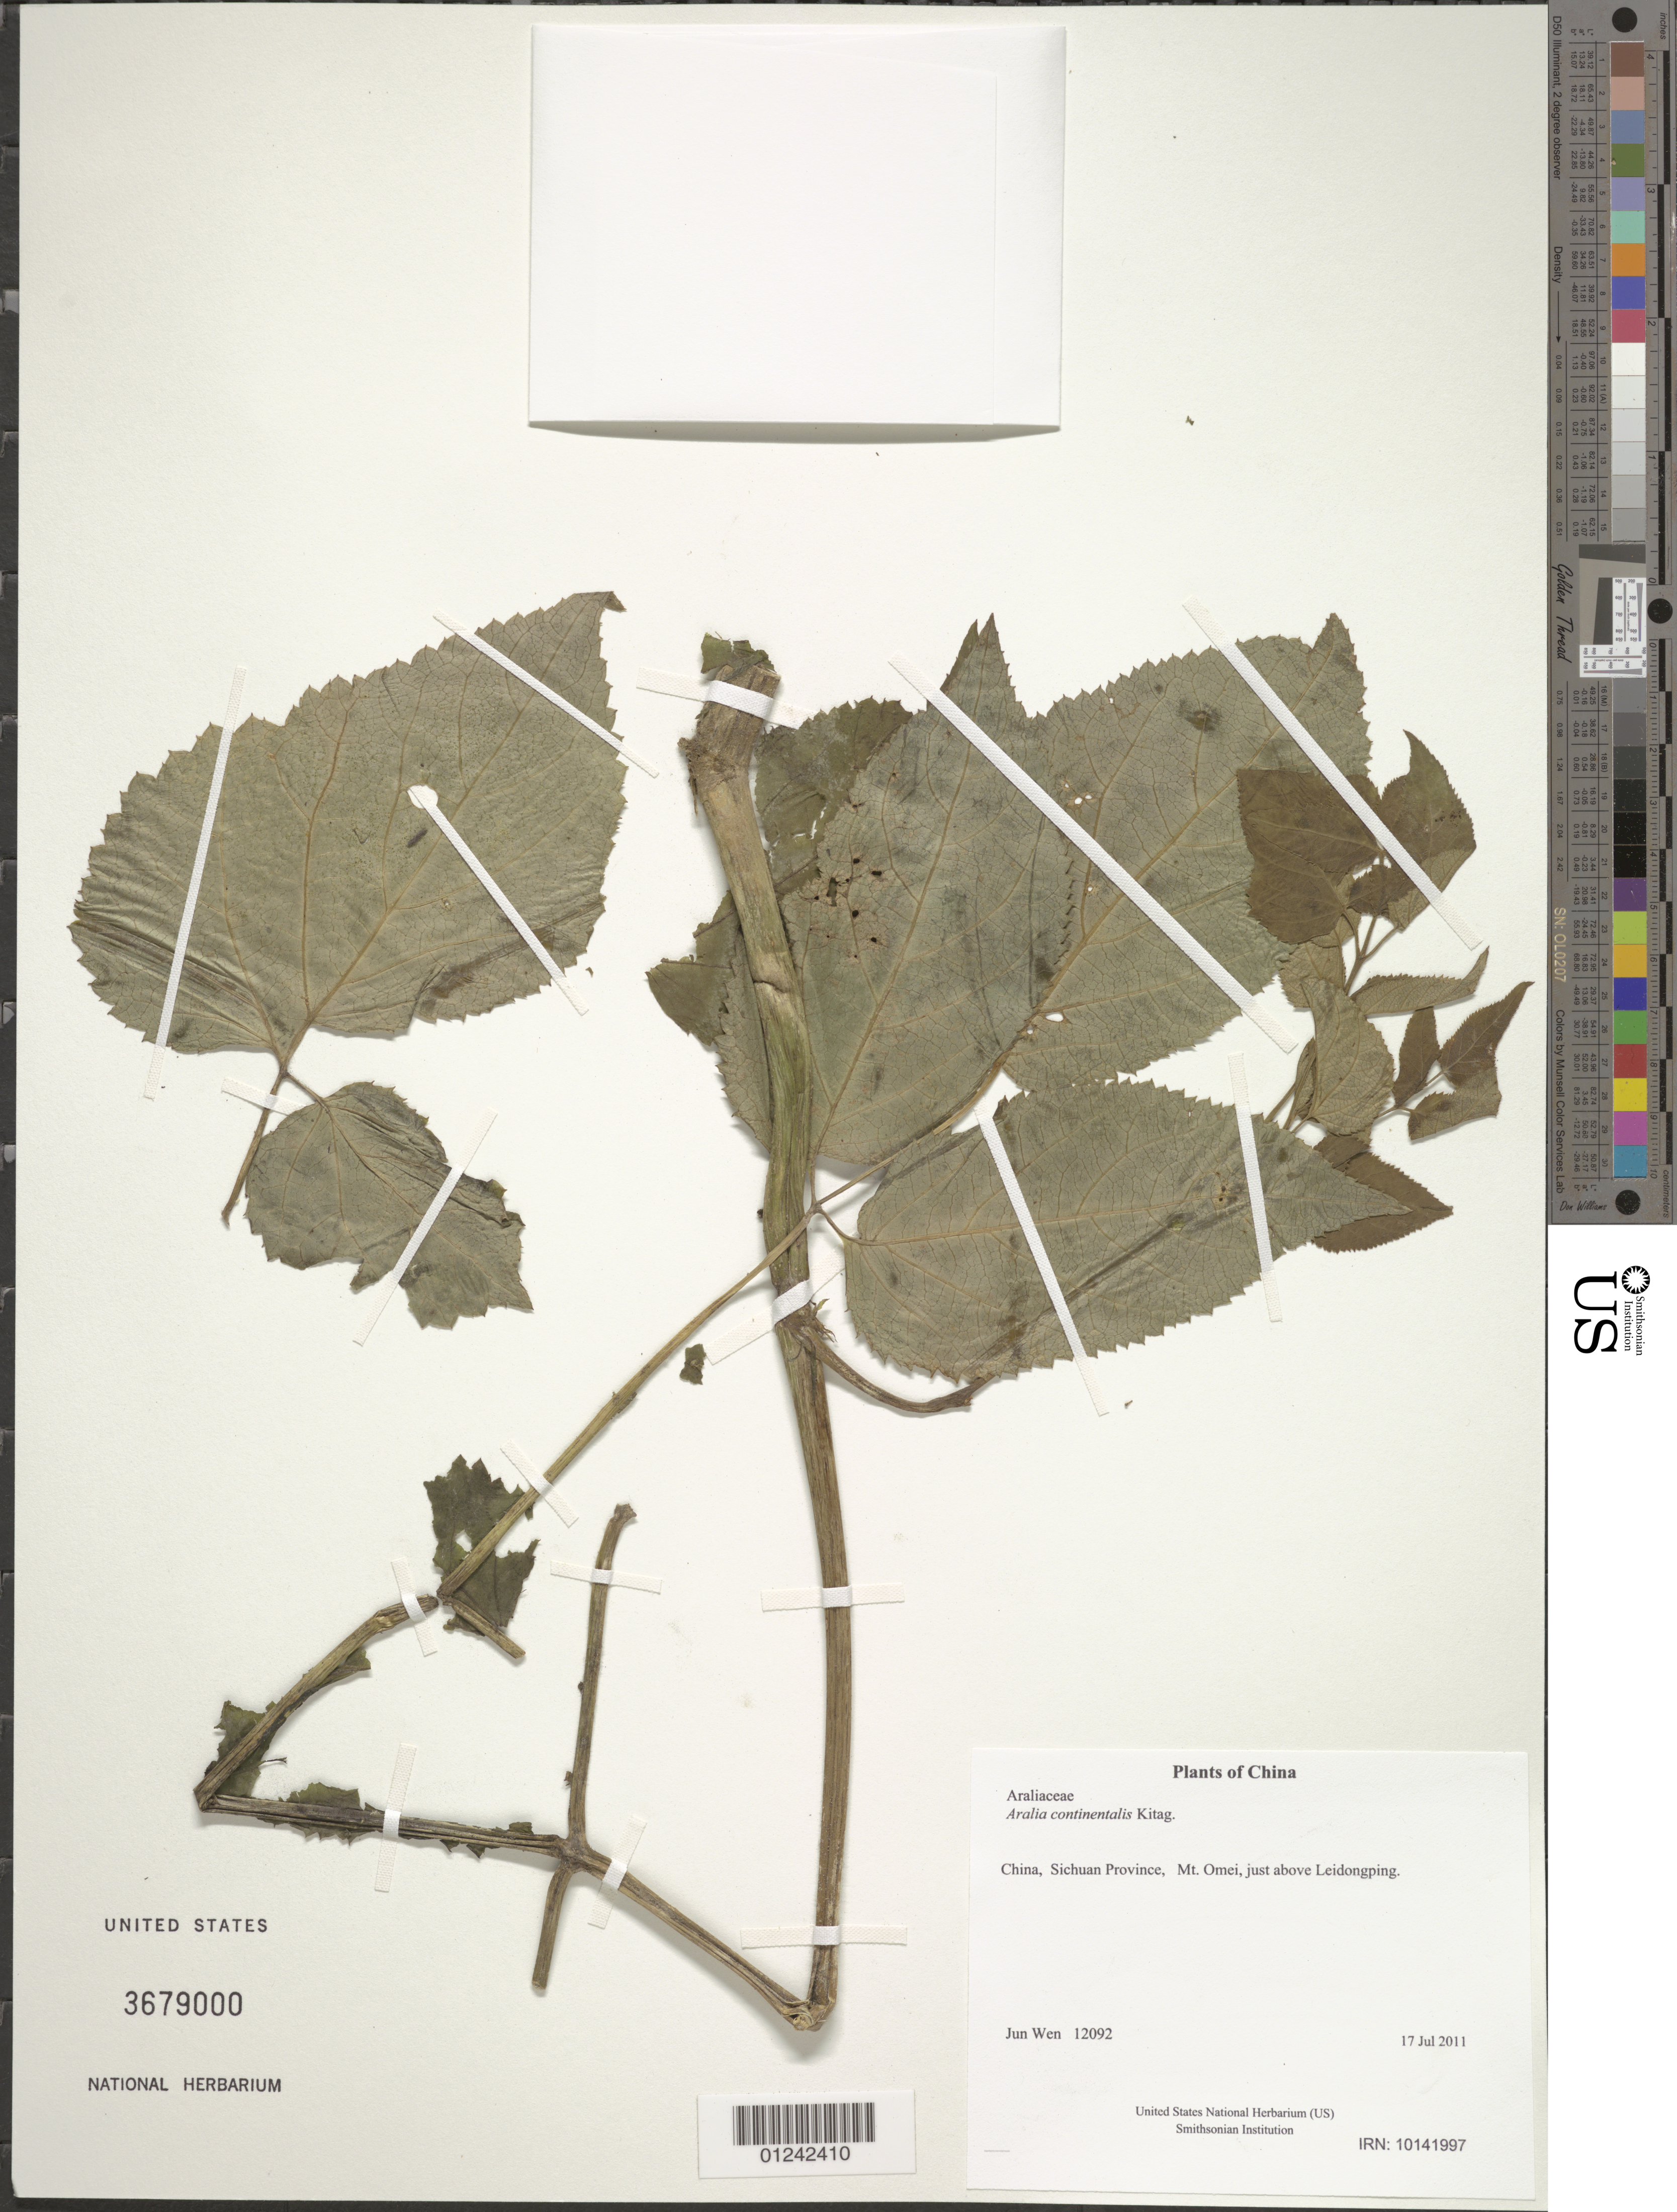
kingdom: Plantae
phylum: Tracheophyta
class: Magnoliopsida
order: Apiales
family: Araliaceae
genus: Aralia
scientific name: Aralia continentalis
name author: Kitag.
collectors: J. Wen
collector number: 12092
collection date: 2011-07-17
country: China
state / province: Sichuan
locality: Mt. Omei, just above Leidongping.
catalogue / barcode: US 3679000